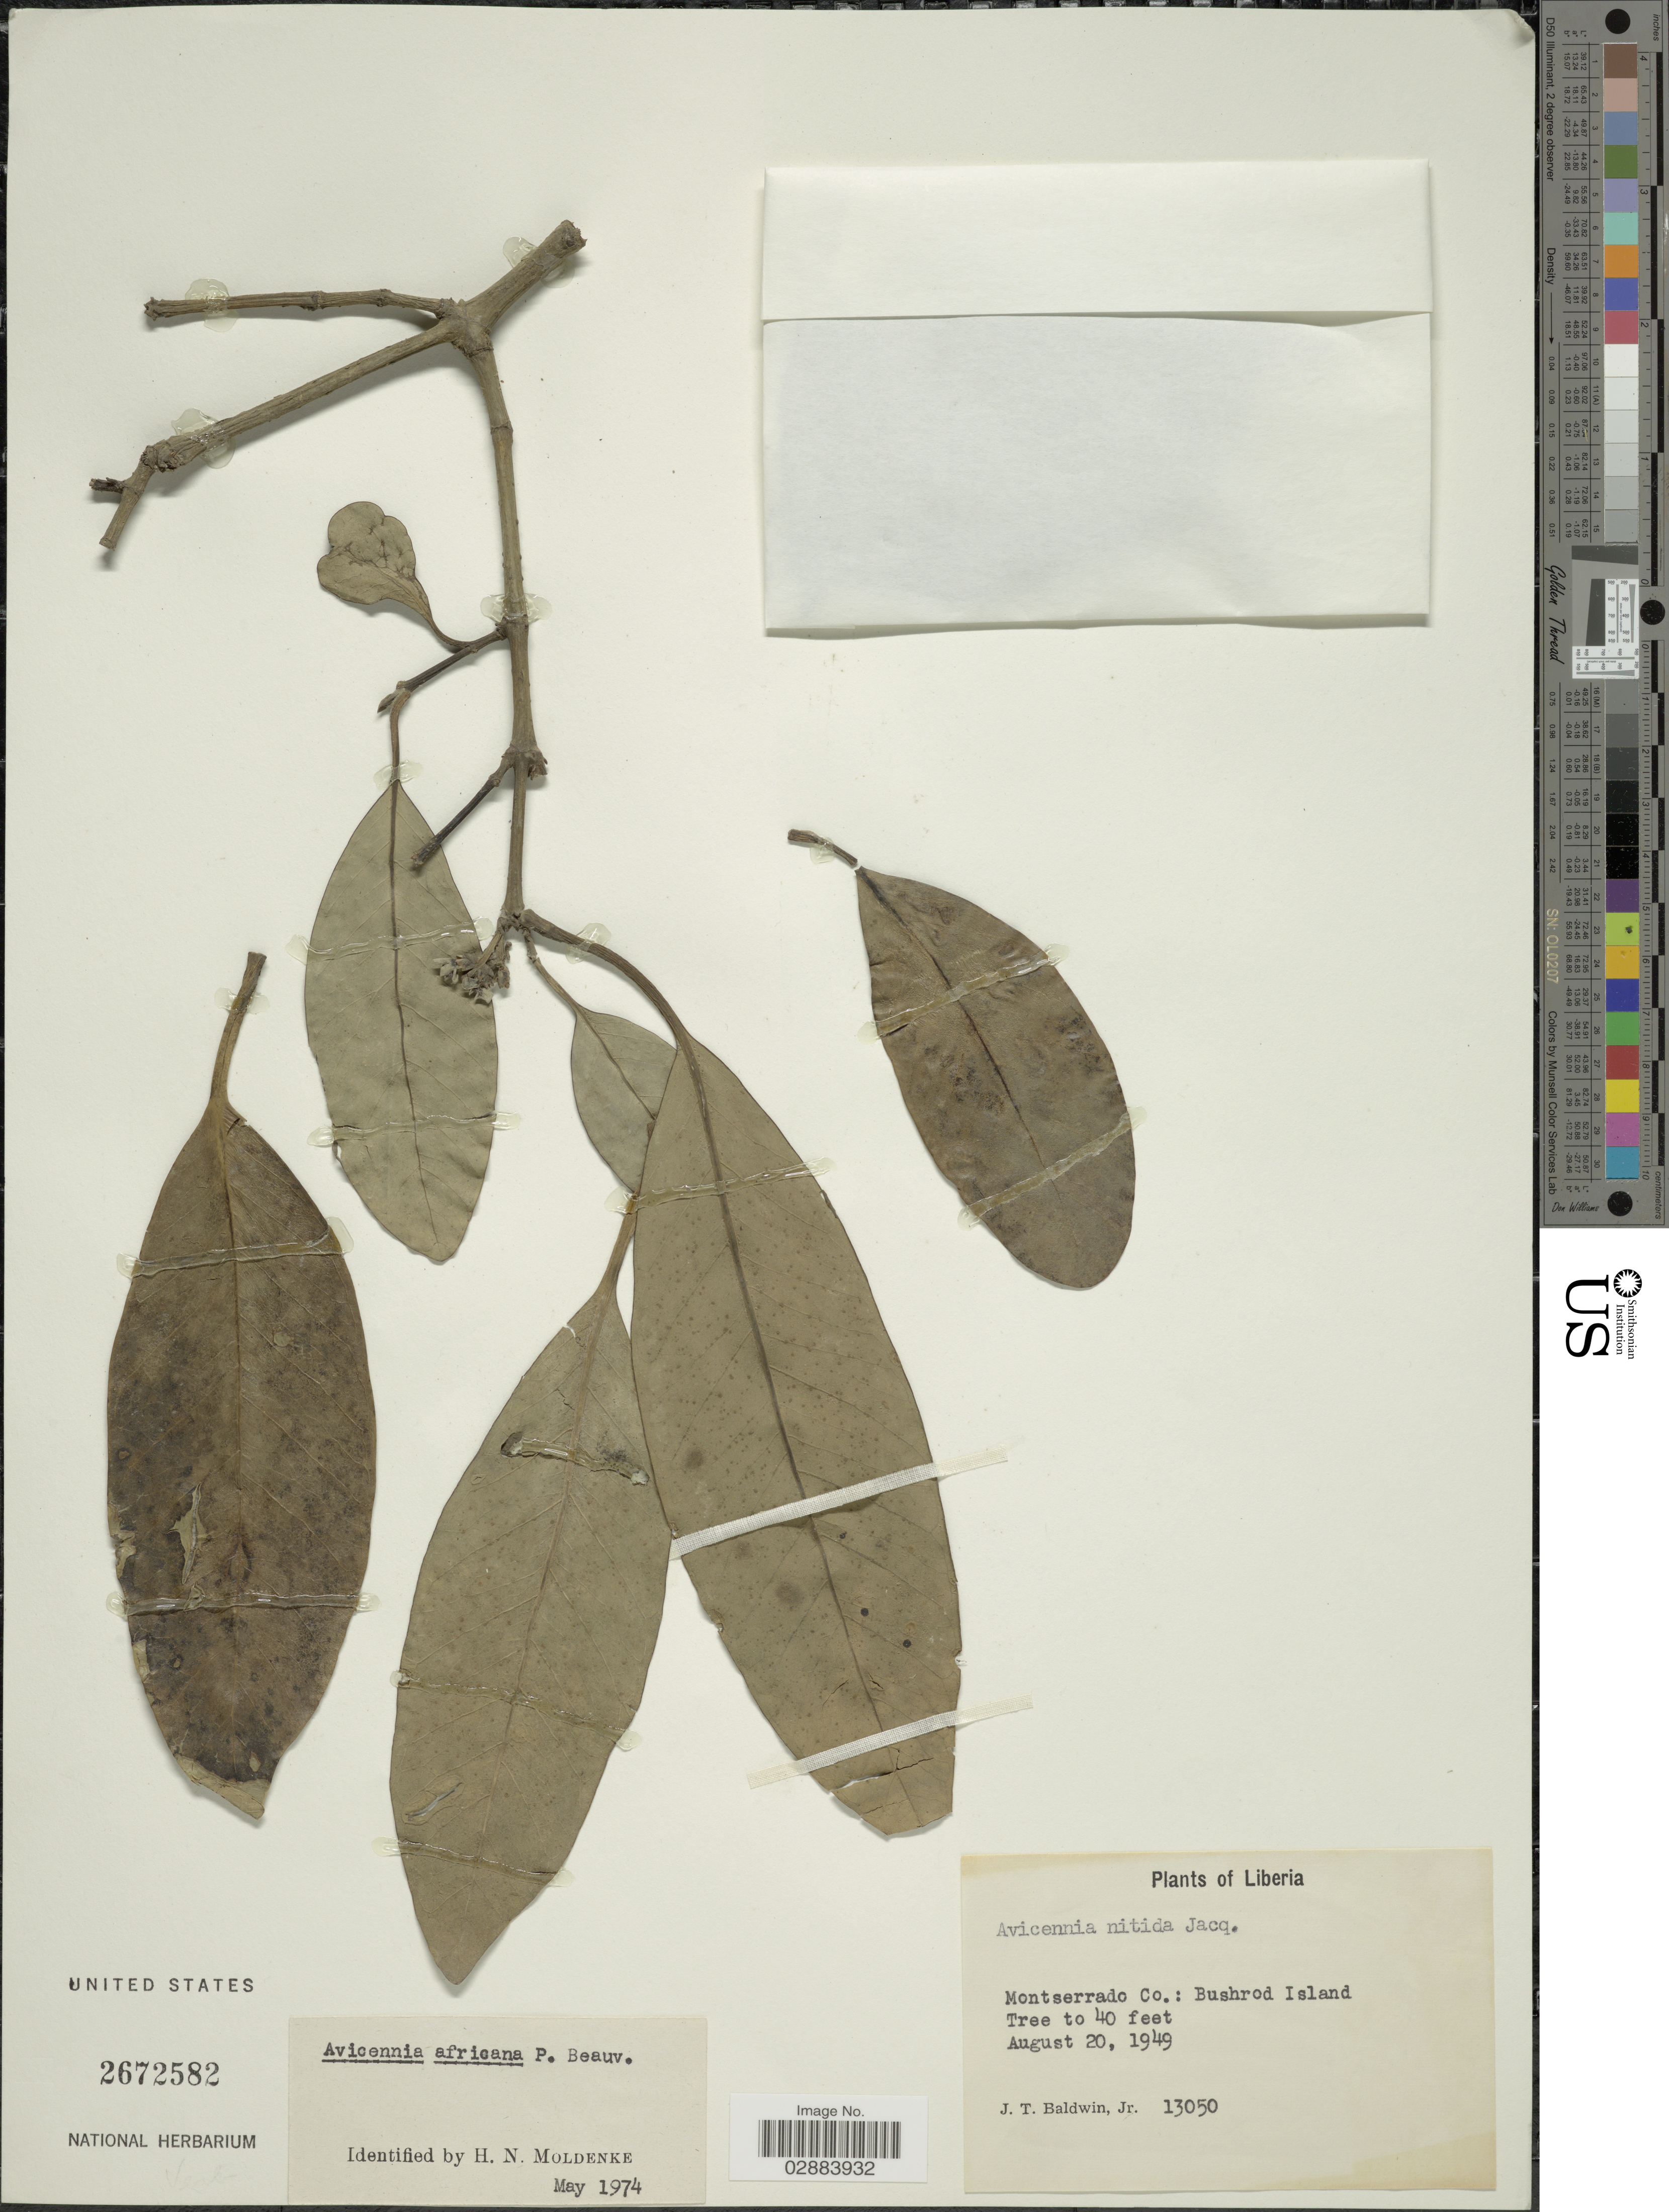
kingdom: Plantae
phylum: Tracheophyta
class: Magnoliopsida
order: Lamiales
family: Acanthaceae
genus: Avicennia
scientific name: Avicennia africana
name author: P. Beauv.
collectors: J. T. Baldwin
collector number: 13050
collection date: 1949-08-20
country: Liberia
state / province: Montserrado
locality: Montserrado Co.: Bushrod Island.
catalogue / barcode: US 2672582